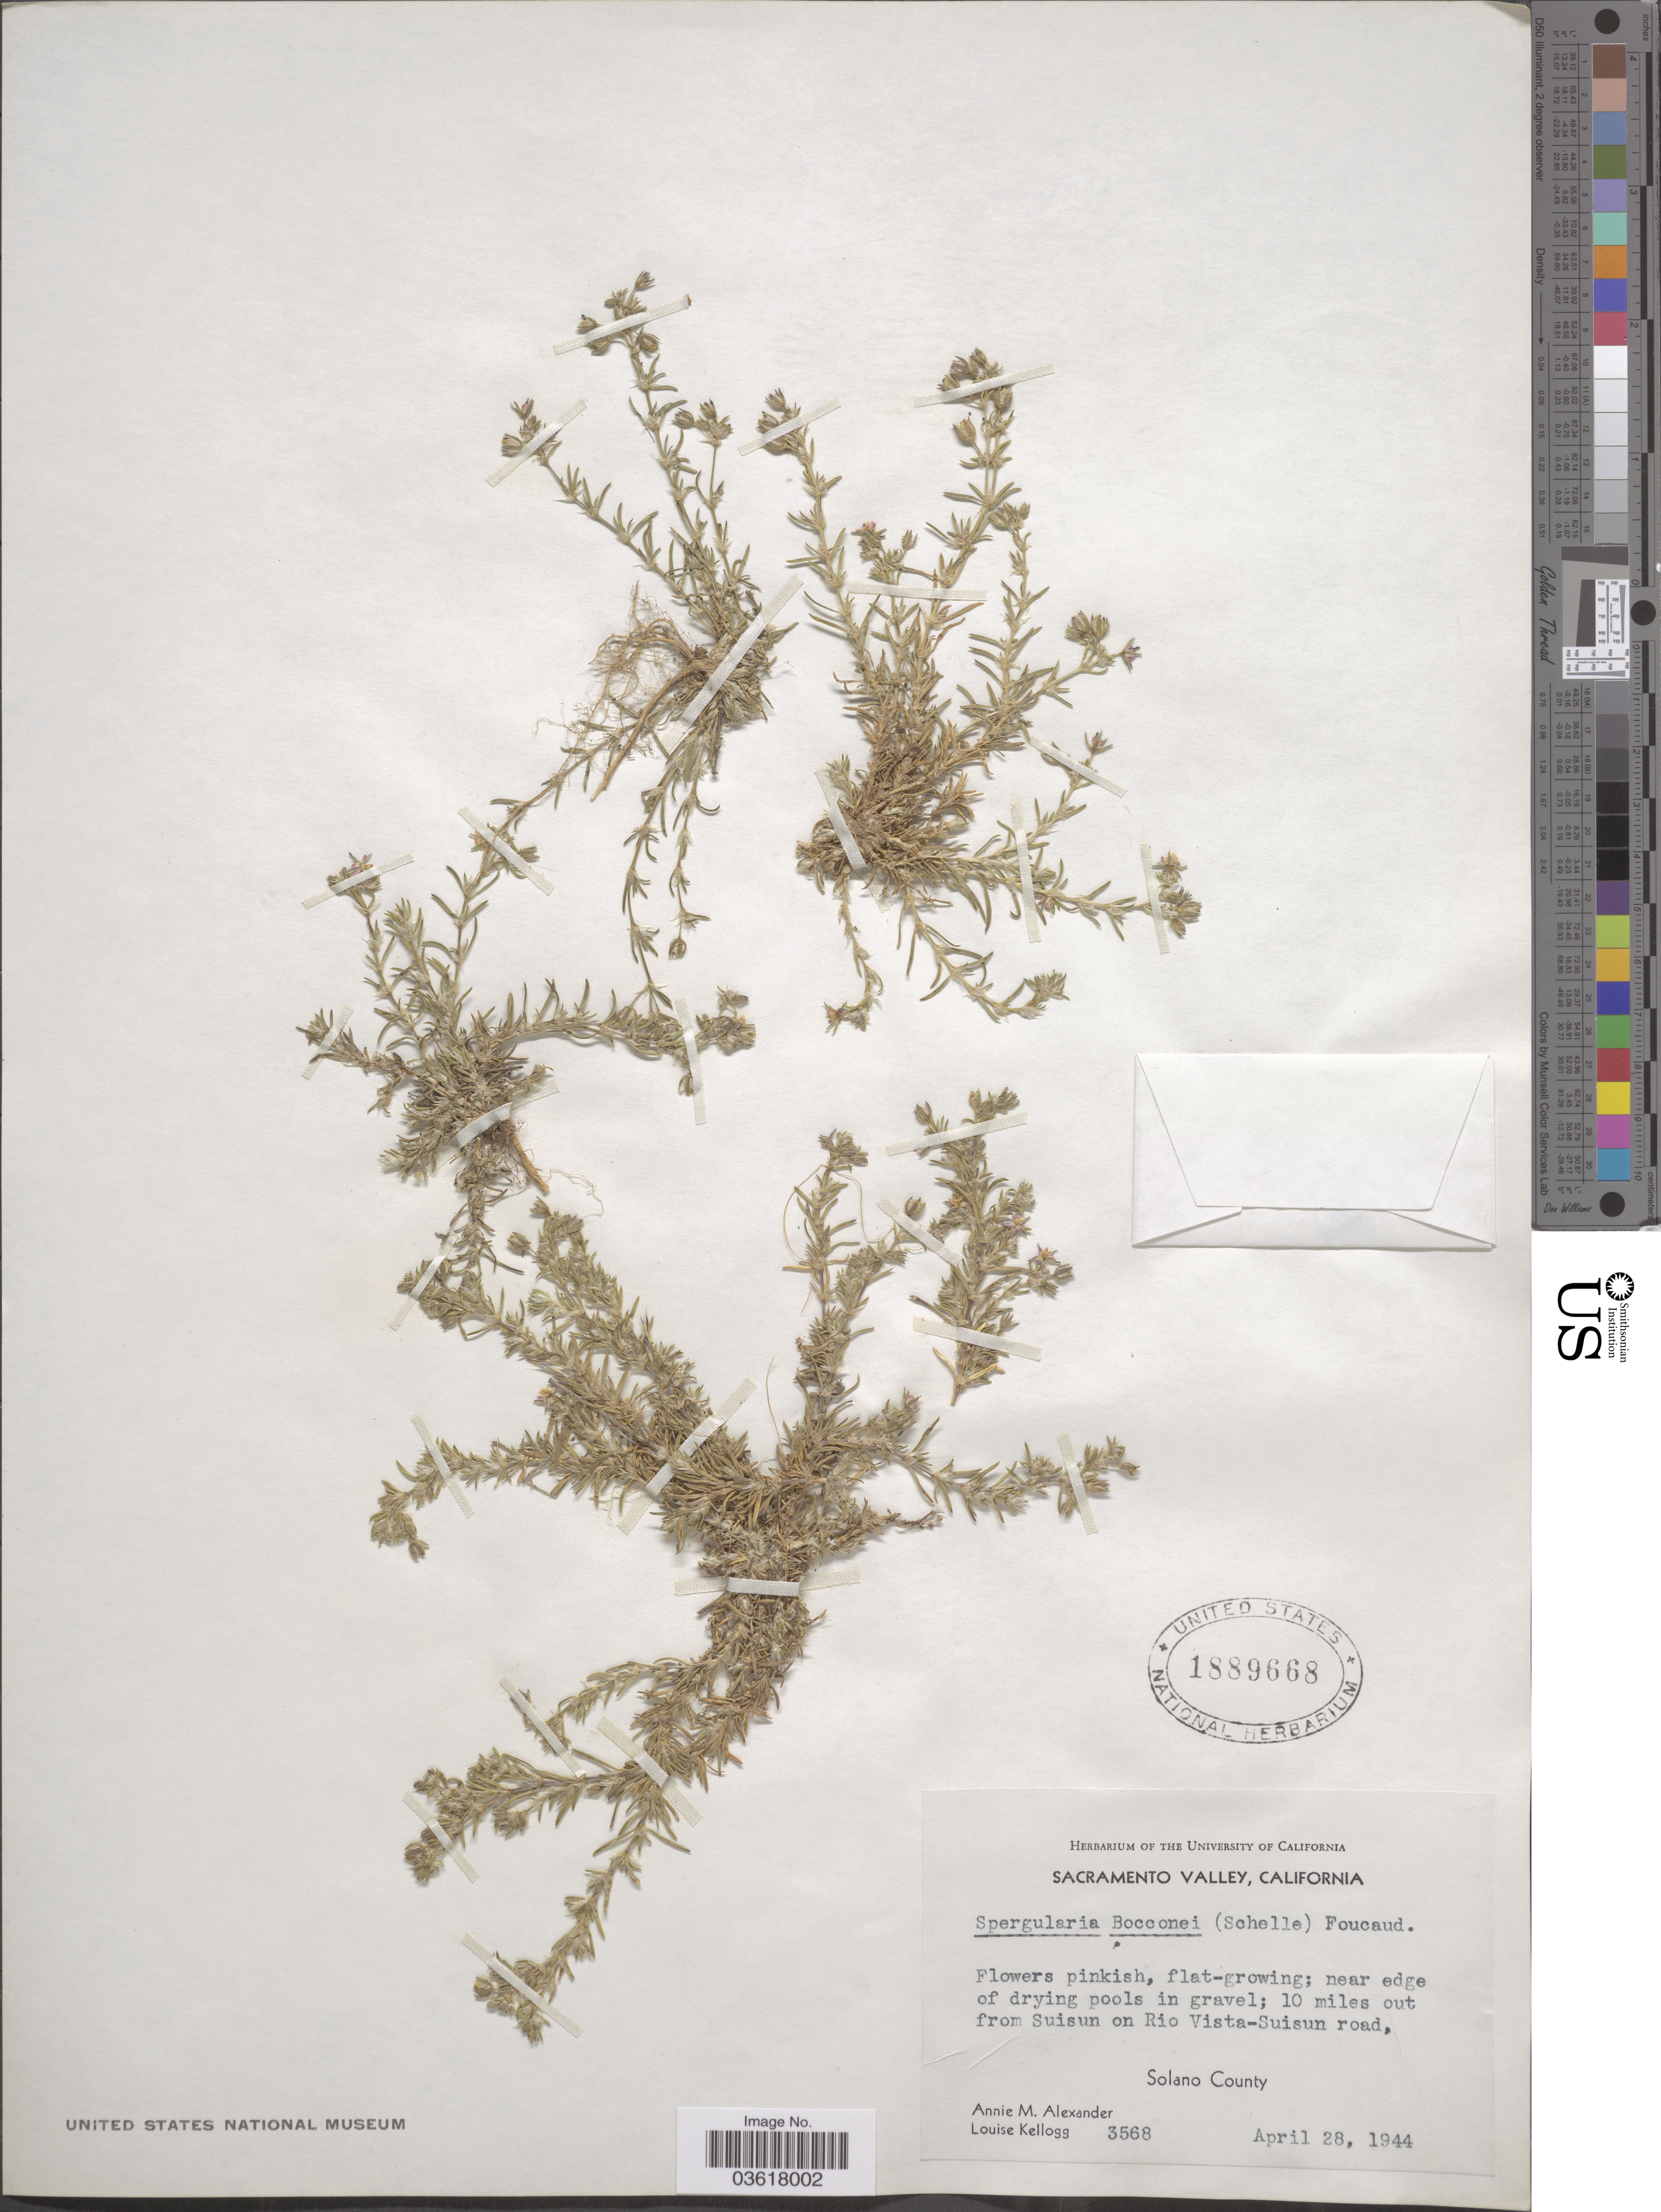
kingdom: Plantae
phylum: Tracheophyta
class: Magnoliopsida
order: Caryophyllales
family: Caryophyllaceae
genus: Spergularia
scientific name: Spergularia bocconi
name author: Foucaud ex Merino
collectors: A. M. Alexander & L. Kellogg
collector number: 3568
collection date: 1944-04-28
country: United States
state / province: California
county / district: Solano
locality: Sacramento Valley. 10 miles out from Suisun on Rio Vista-Suisun road, Solano County.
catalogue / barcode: US 1889668